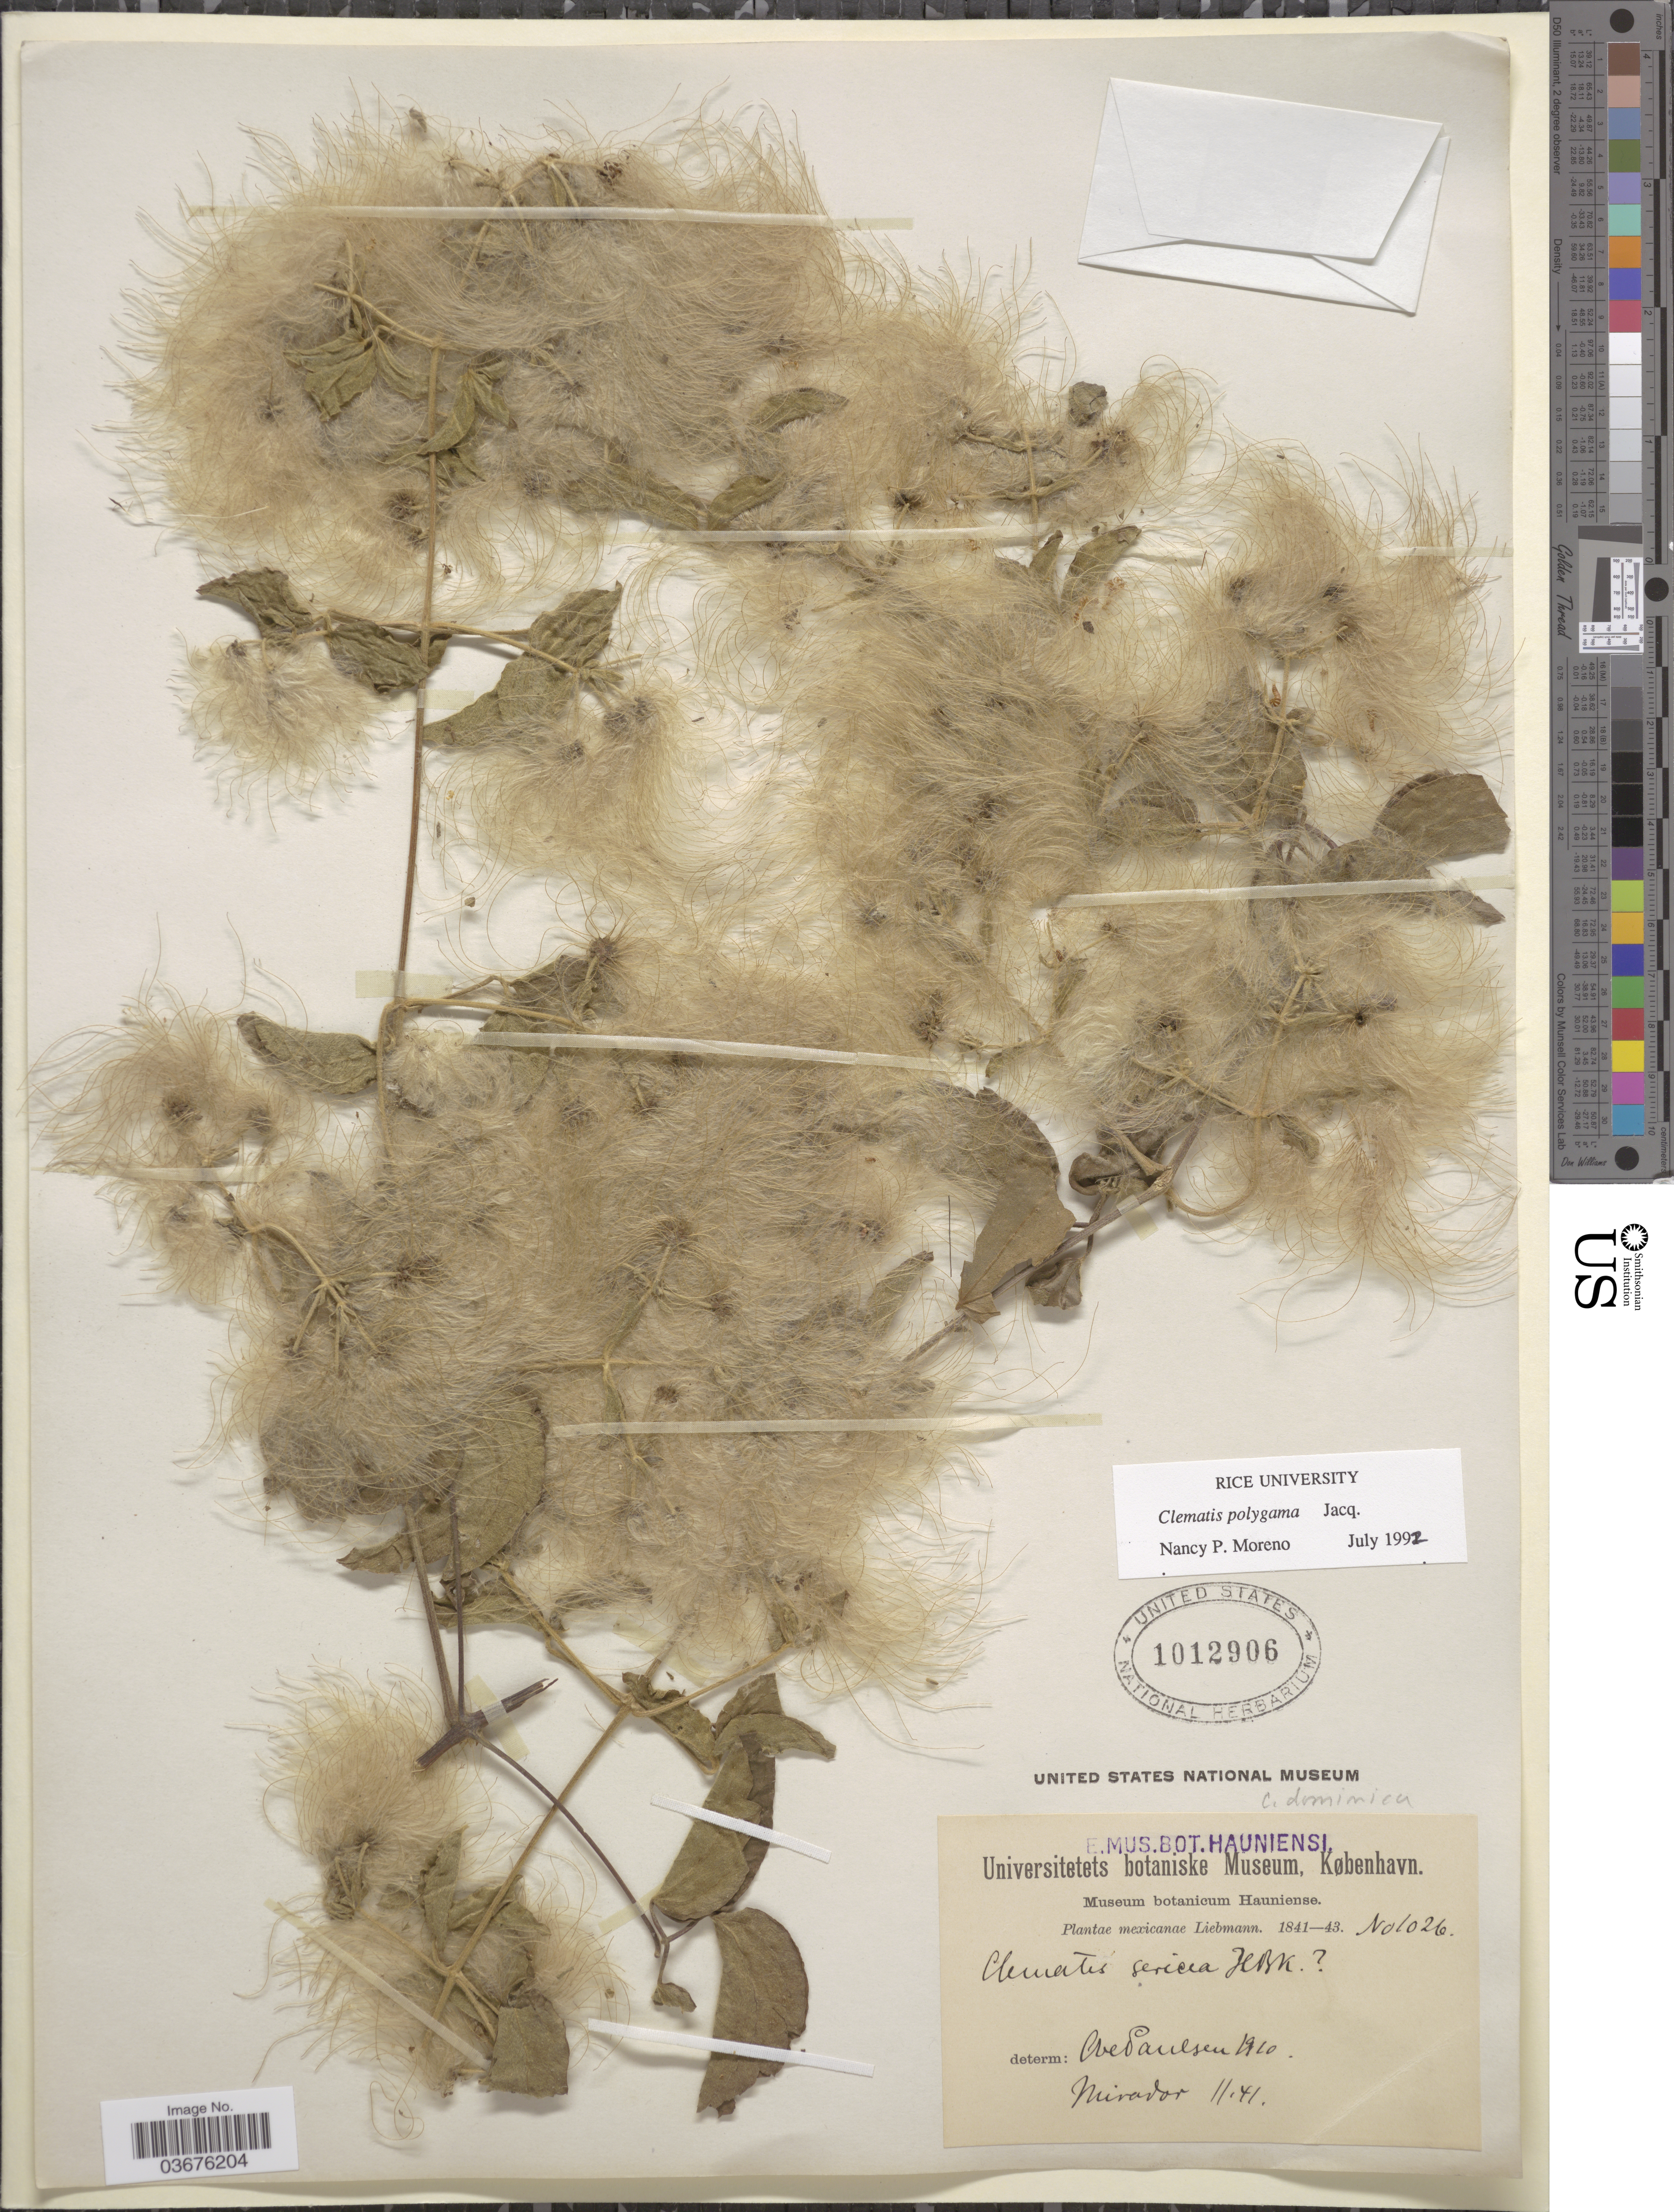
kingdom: Plantae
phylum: Tracheophyta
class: Magnoliopsida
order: Ranunculales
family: Ranunculaceae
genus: Clematis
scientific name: Clematis polygama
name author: Jacq.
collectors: Liebmann, --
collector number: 1026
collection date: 1841-11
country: Mexico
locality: Mirador.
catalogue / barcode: US 1012906